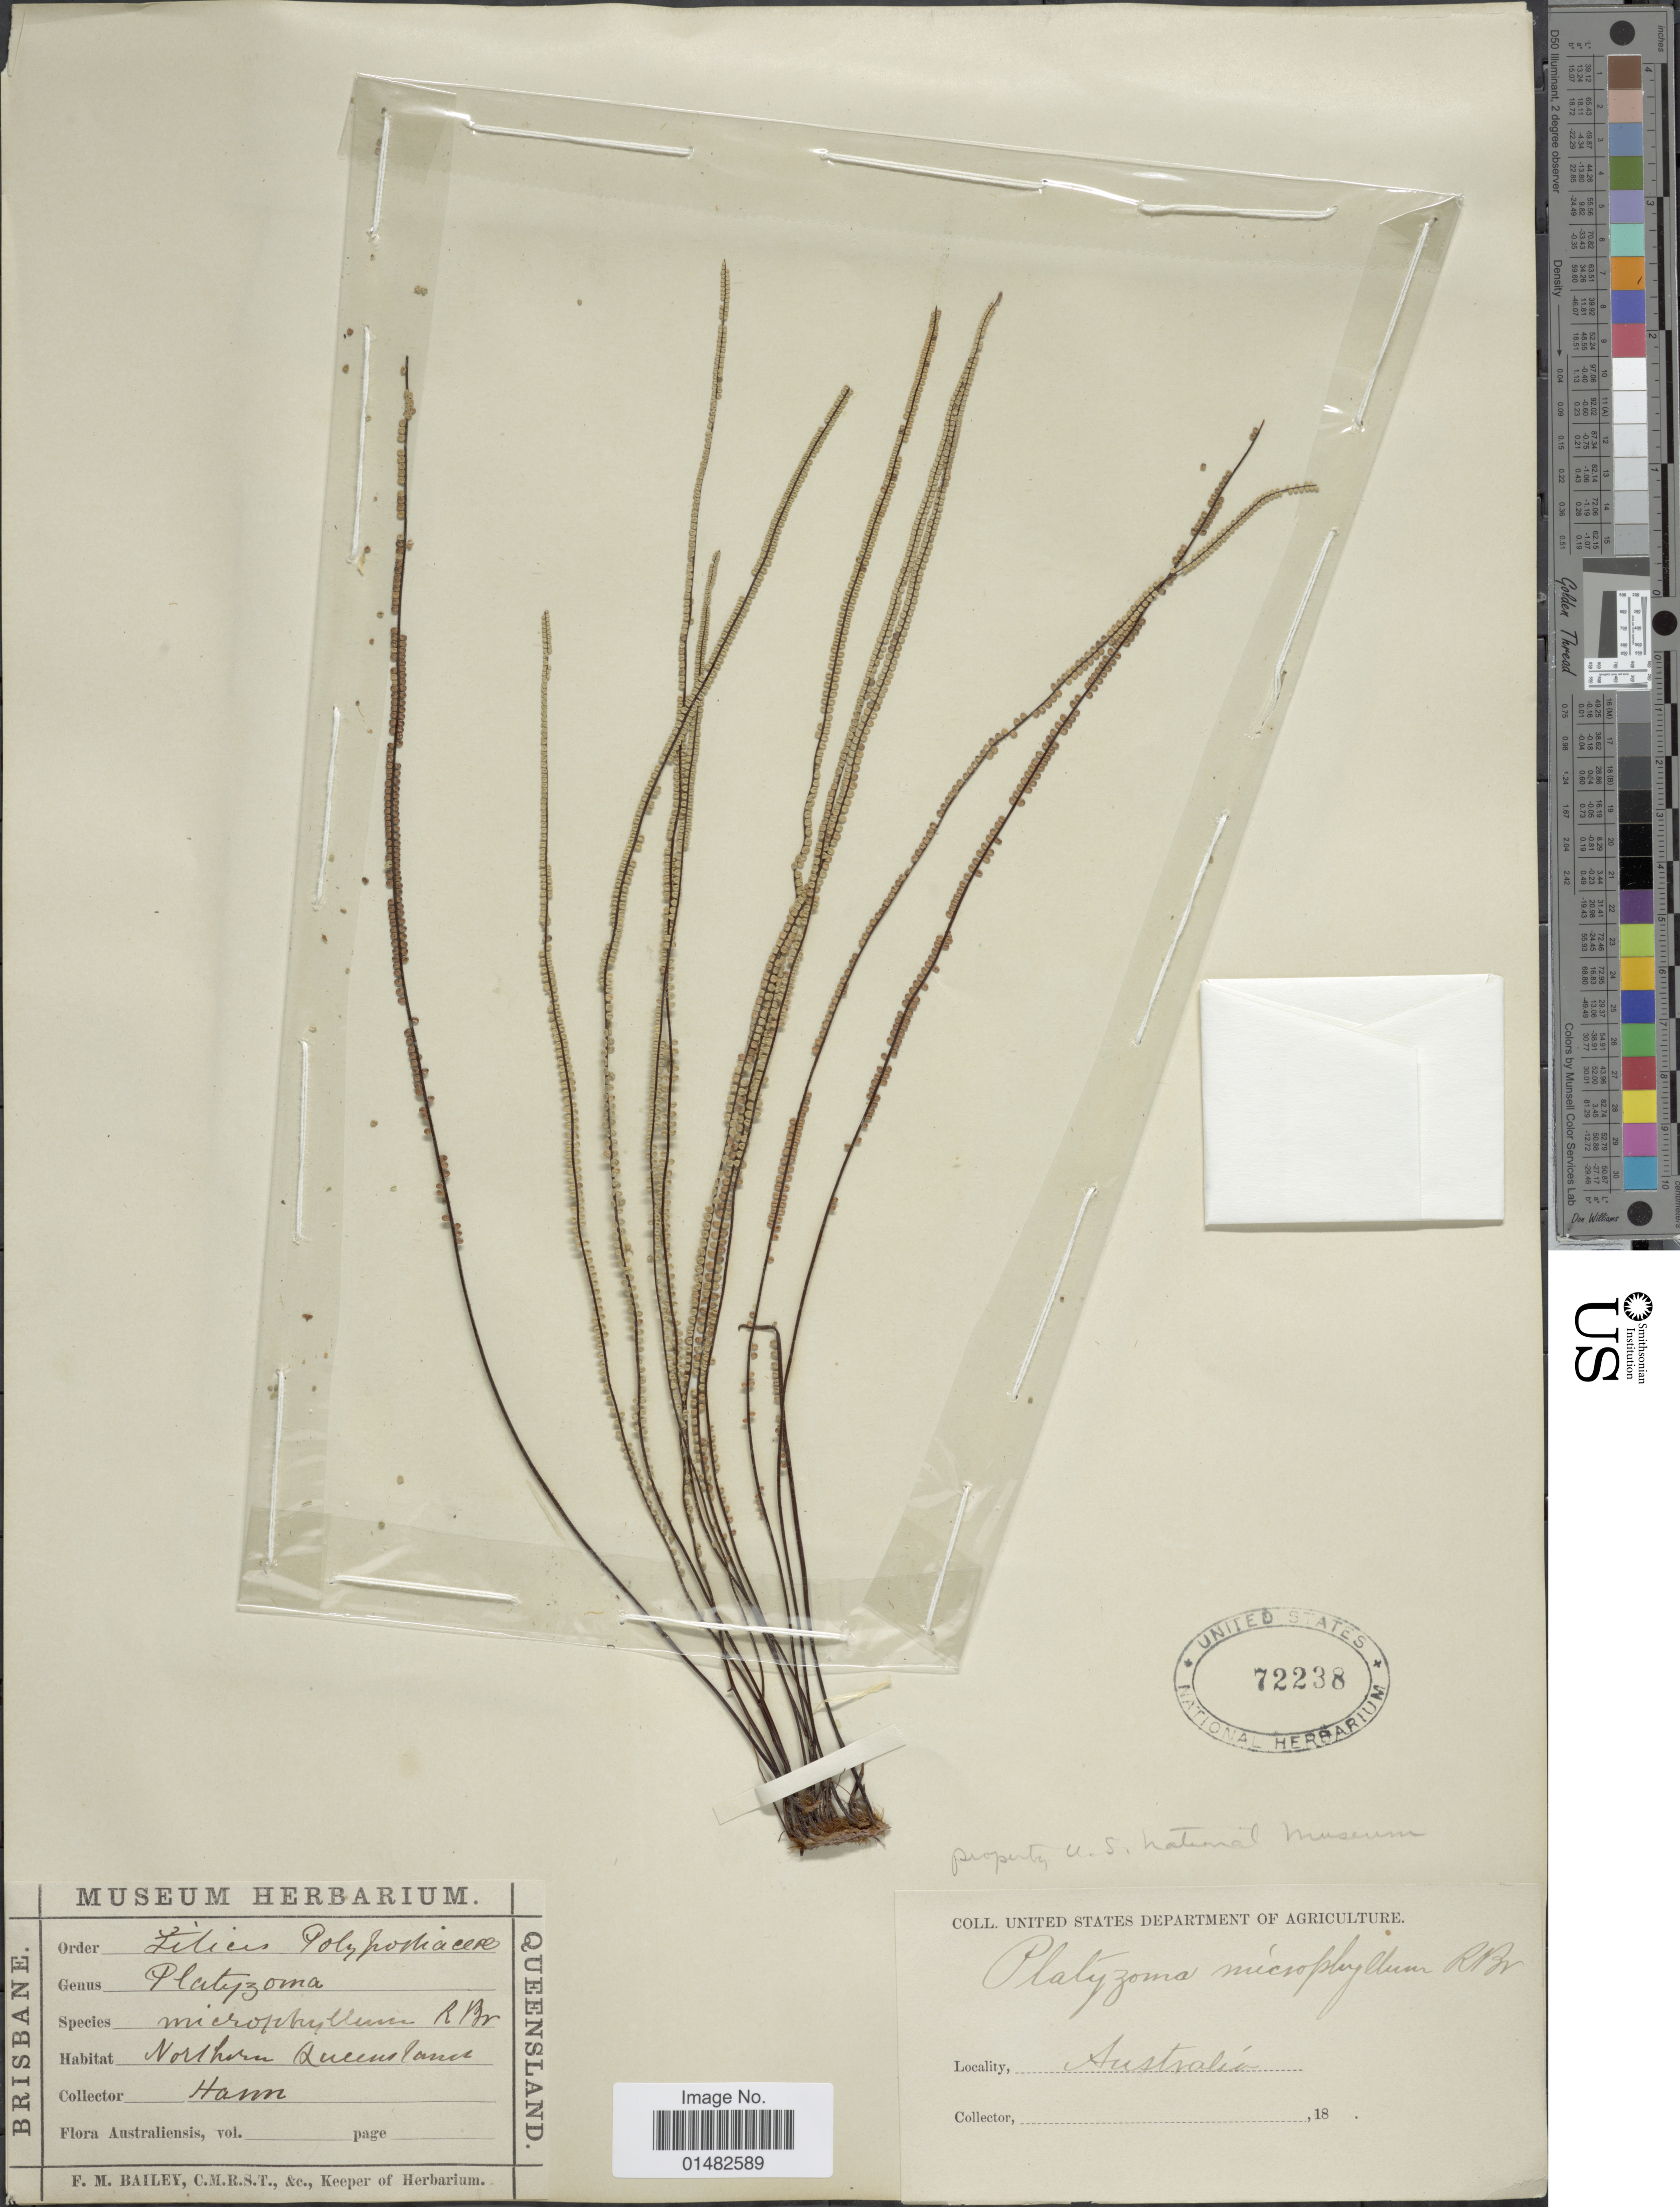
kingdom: Plantae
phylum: Tracheophyta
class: Polypodiopsida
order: Polypodiales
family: Pteridaceae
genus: Pteris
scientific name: Pteris platyzomopsis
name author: Christenh. & H. Schneid.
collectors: Hann.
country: Australia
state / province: Queensland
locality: Northern Queensland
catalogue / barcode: US 72238